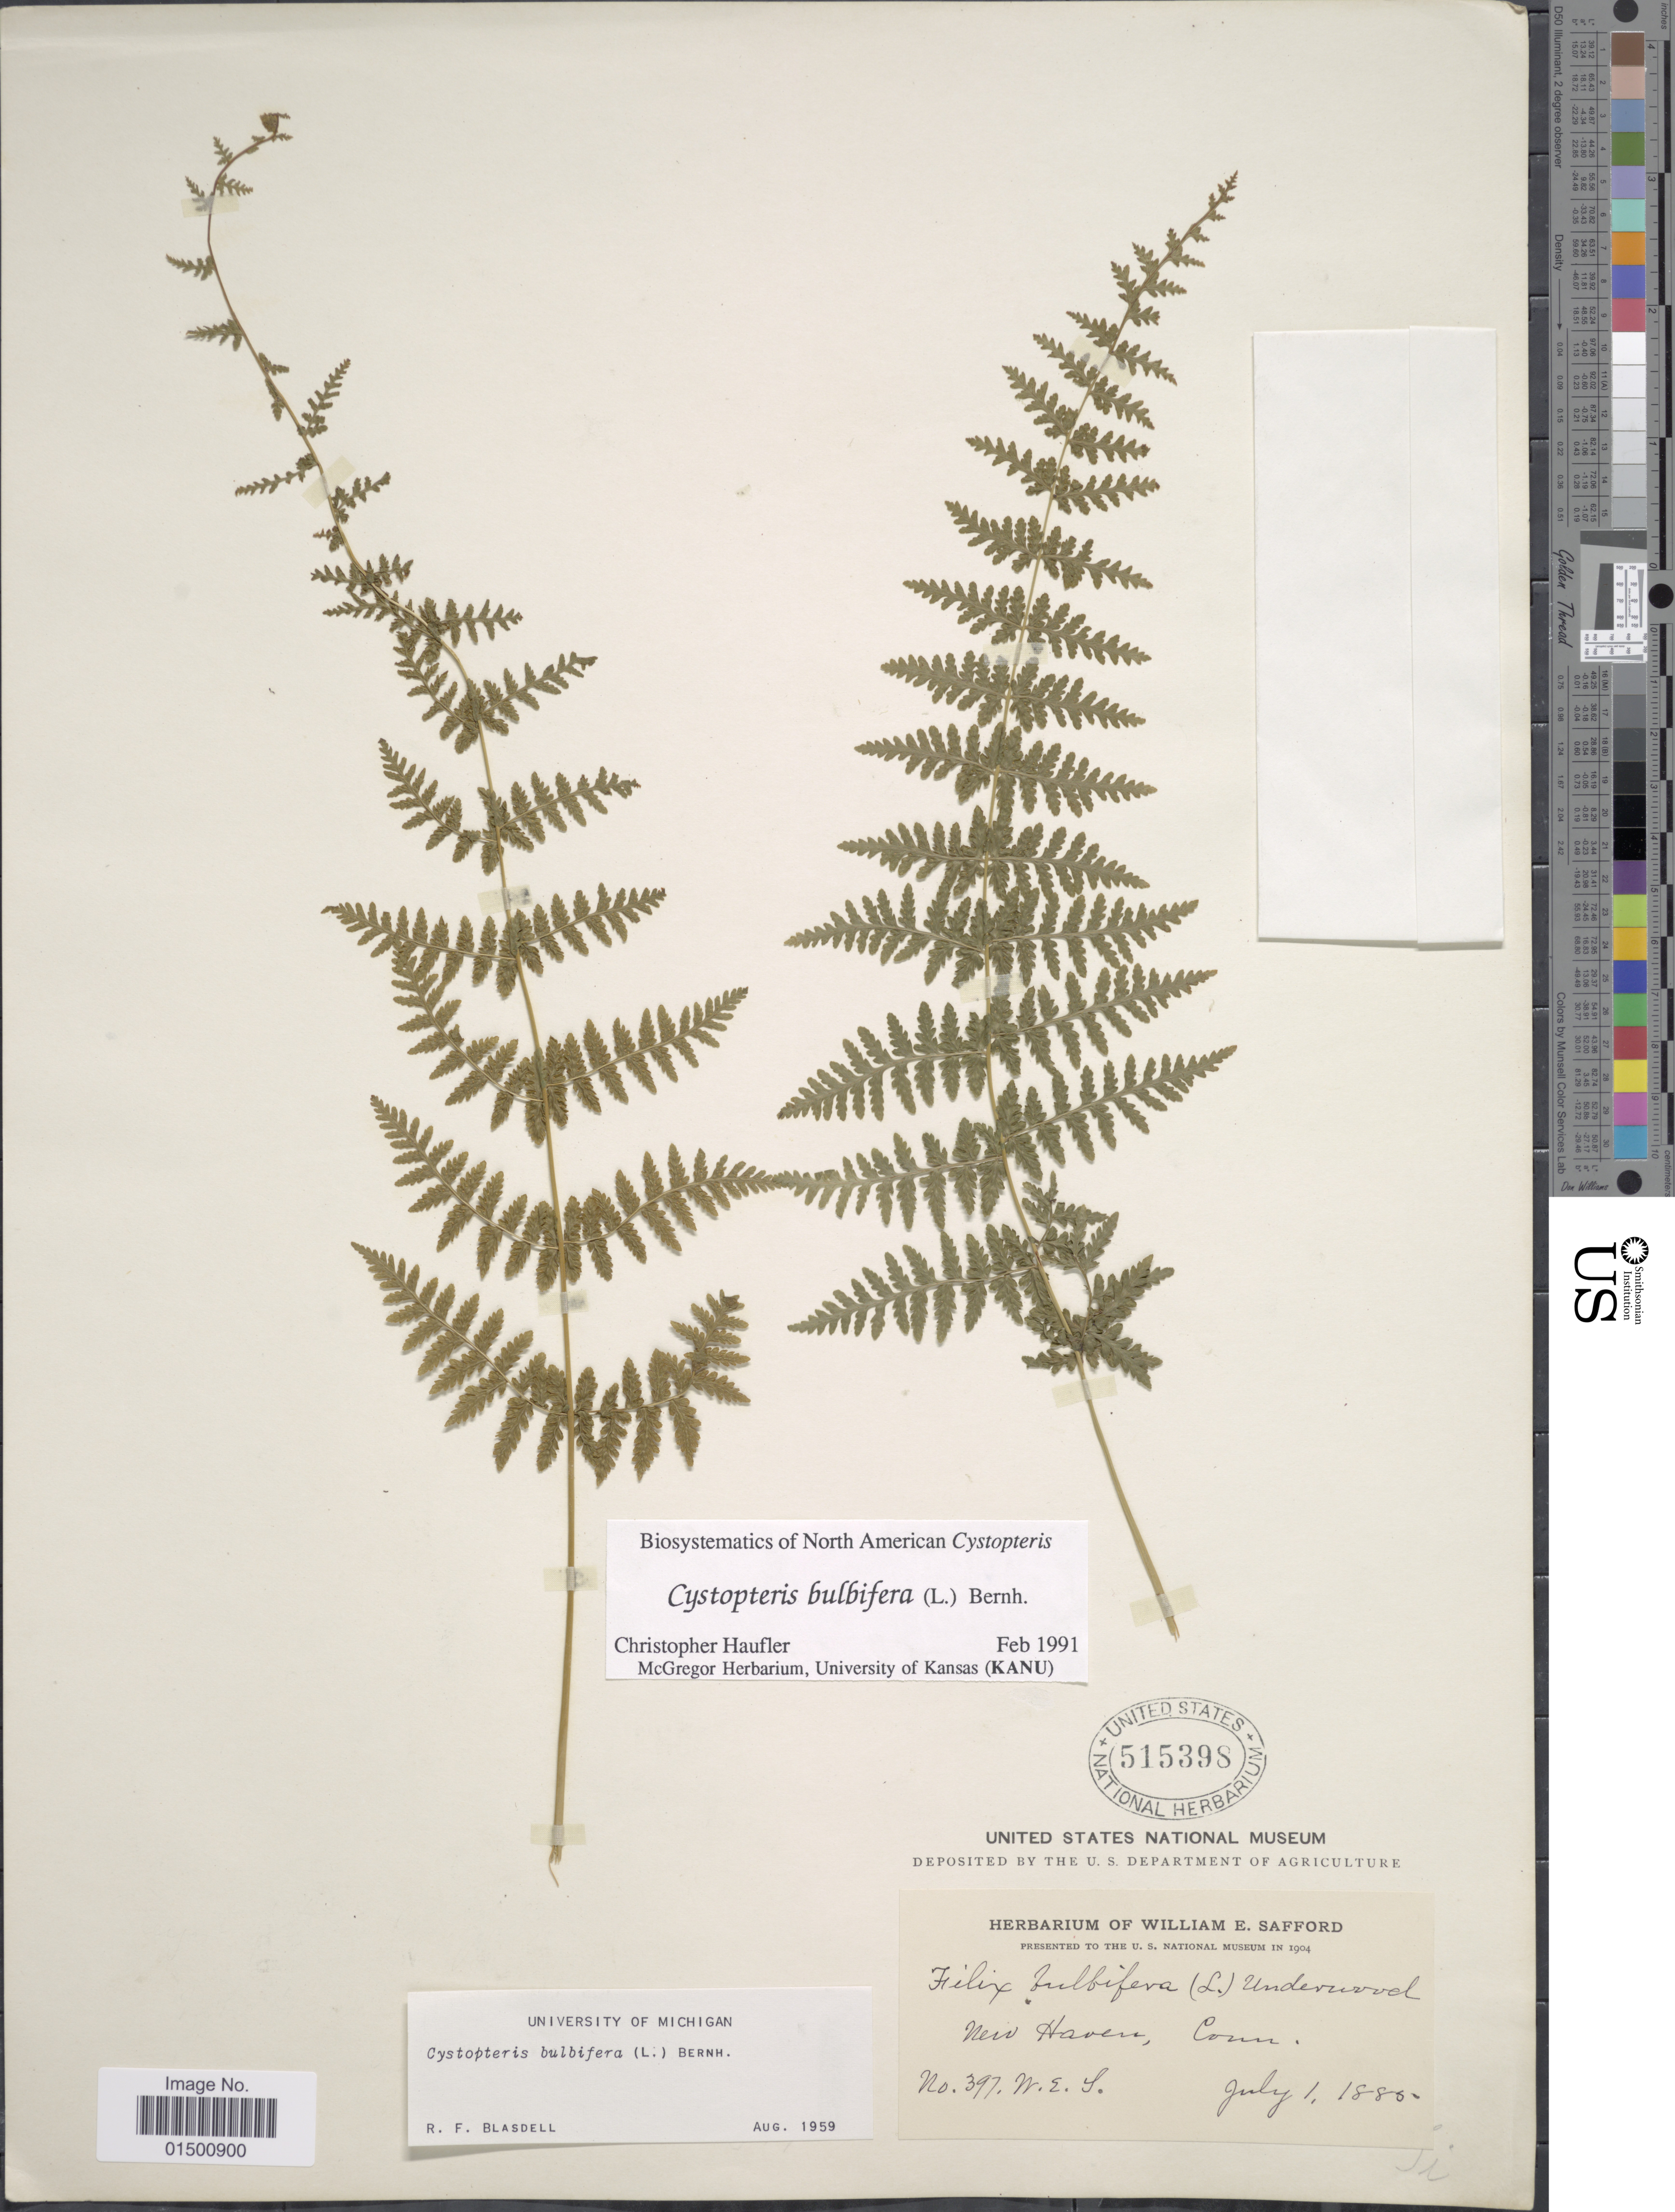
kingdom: Plantae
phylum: Tracheophyta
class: Polypodiopsida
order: Polypodiales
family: Cystopteridaceae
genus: Cystopteris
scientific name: Cystopteris bulbifera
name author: (L.) Bernh.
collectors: W. E. Safford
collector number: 397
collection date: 1885-07-01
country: United States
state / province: Connecticut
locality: New Haven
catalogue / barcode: US 515398